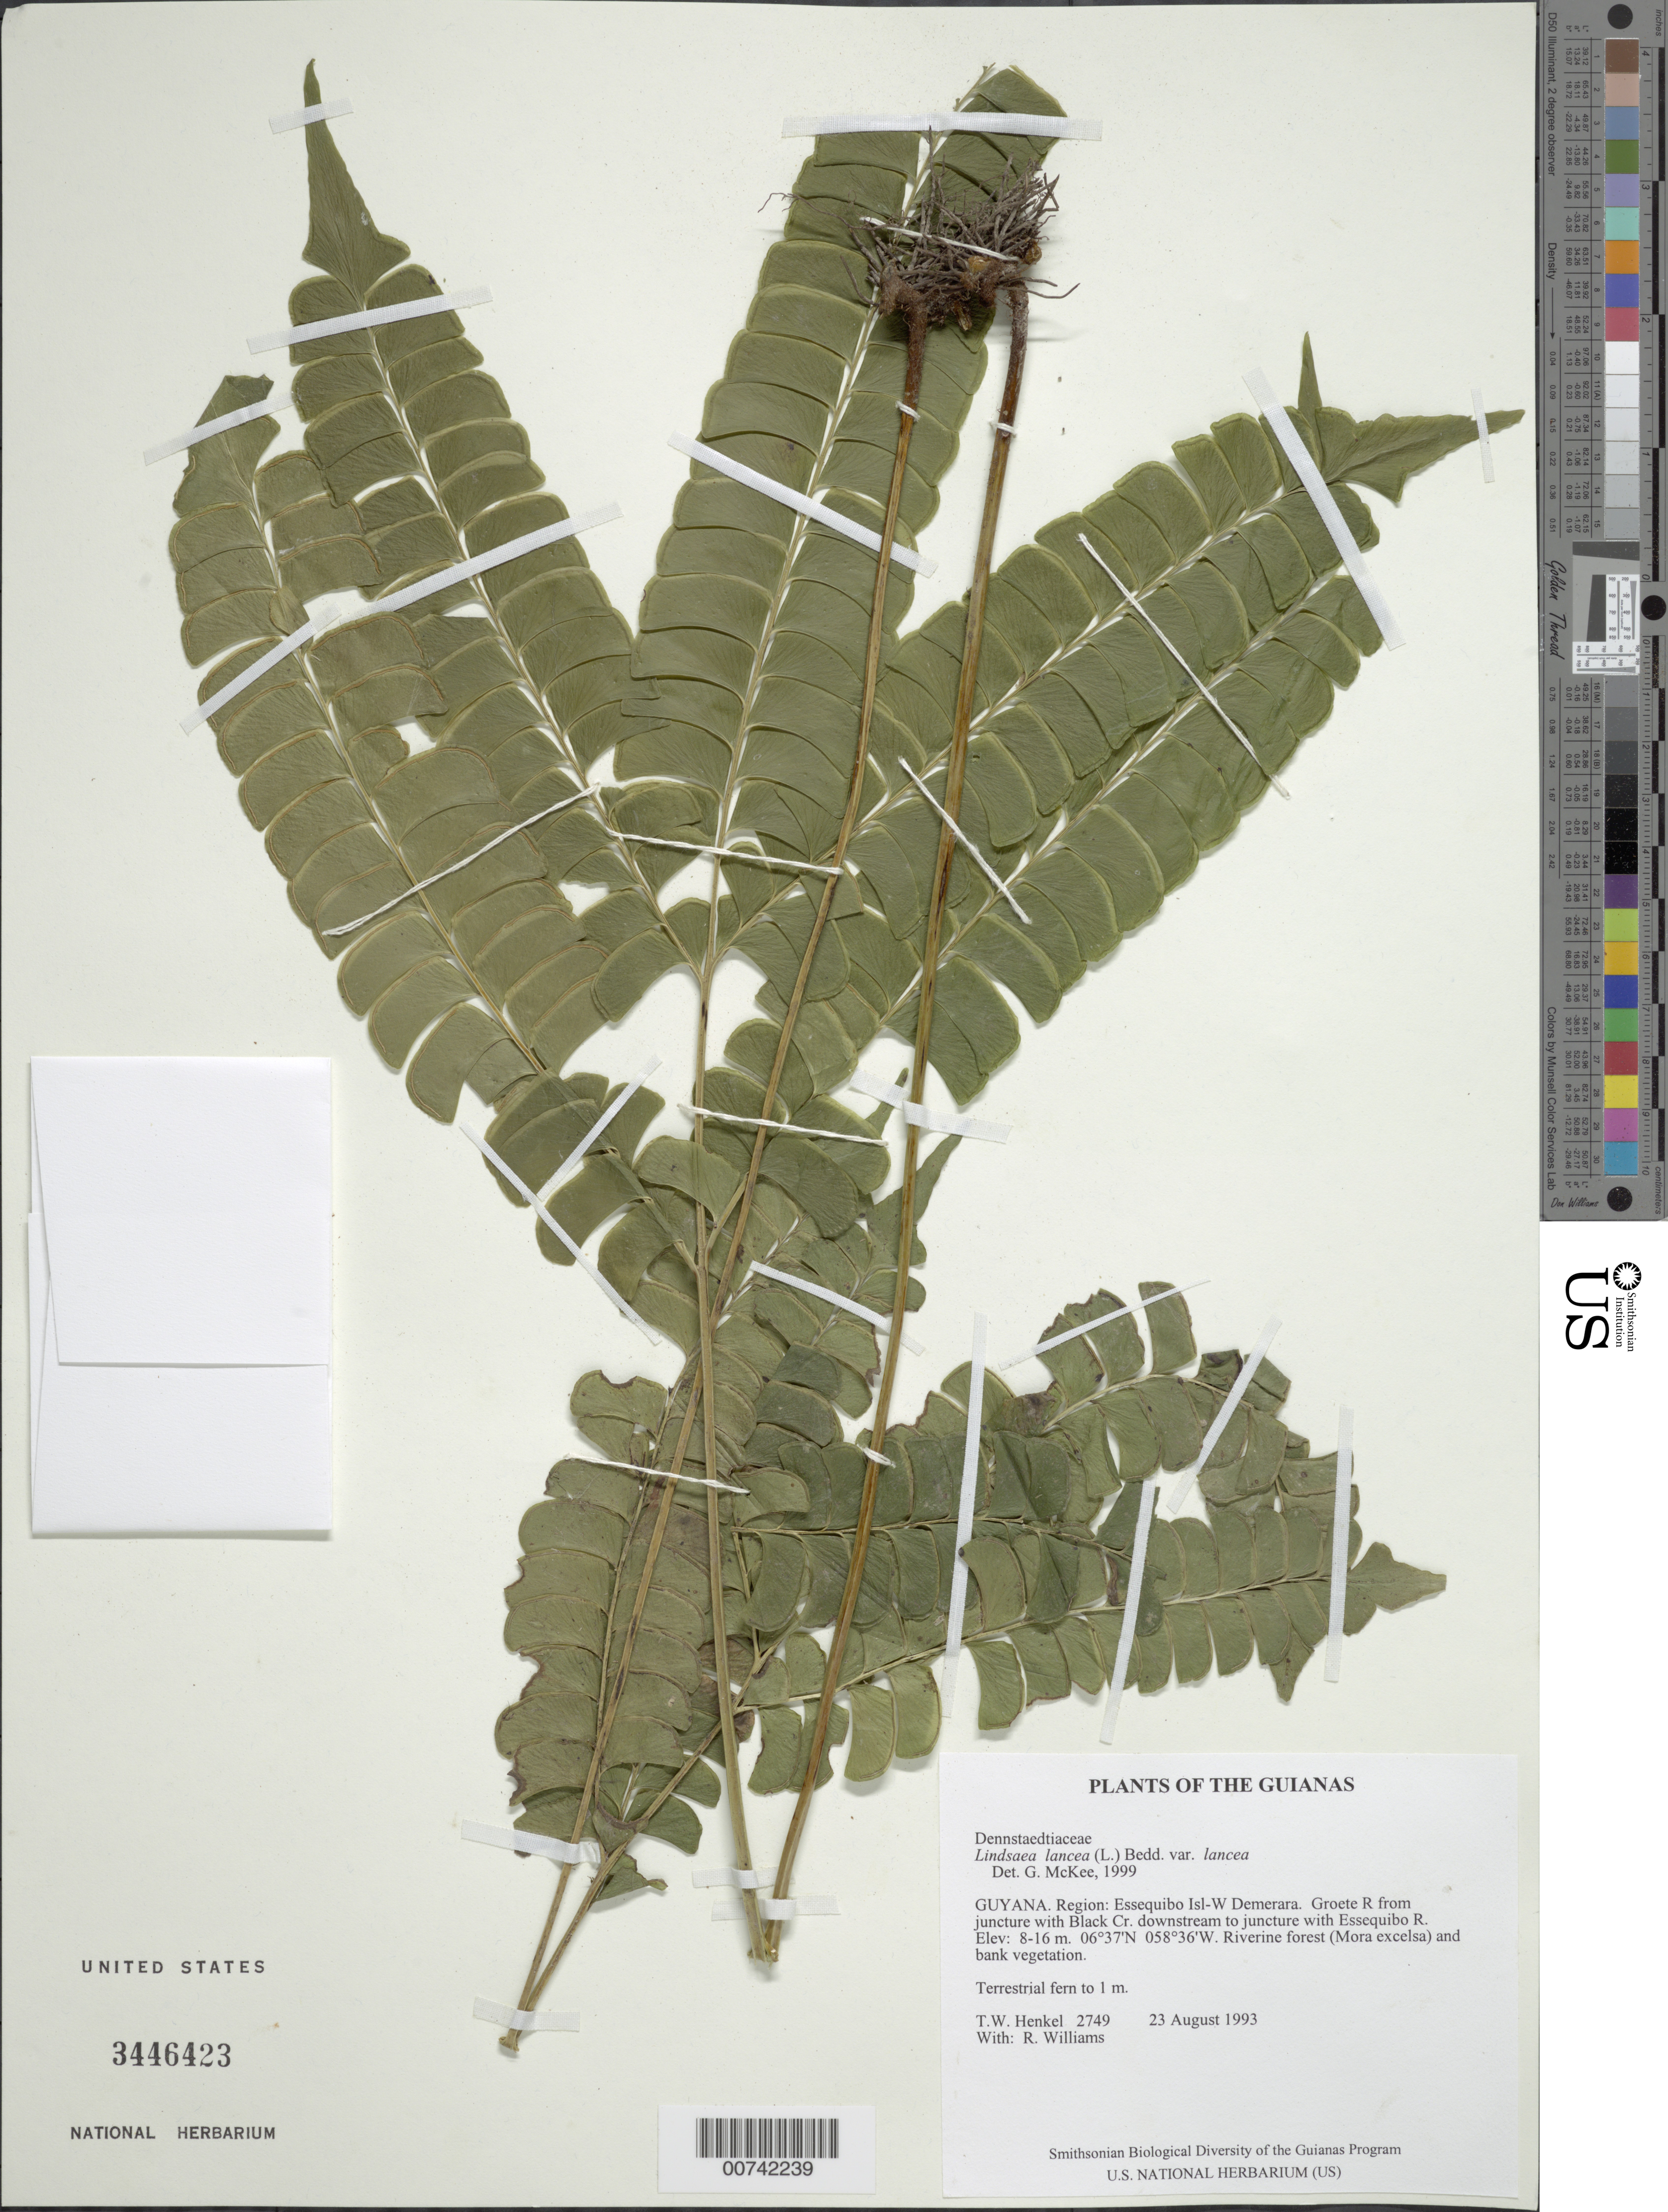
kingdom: Plantae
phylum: Tracheophyta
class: Polypodiopsida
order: Polypodiales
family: Lindsaeaceae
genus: Lindsaea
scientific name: Lindsaea lancea var. lancea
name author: (L.) Bedd.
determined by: McKee, G. S., (US), NMNH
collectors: T. Henkel & R. Williams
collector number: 2749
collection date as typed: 23 August 1993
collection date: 1993-08-23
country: Guyana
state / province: Essequibo Isl-W. Demerara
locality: Groete R from juncture with Black Cr. downstream to juncture with Essequibo R.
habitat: Riverine forest (Mora excelsa) and bank vegetation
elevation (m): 8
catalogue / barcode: US 3446423